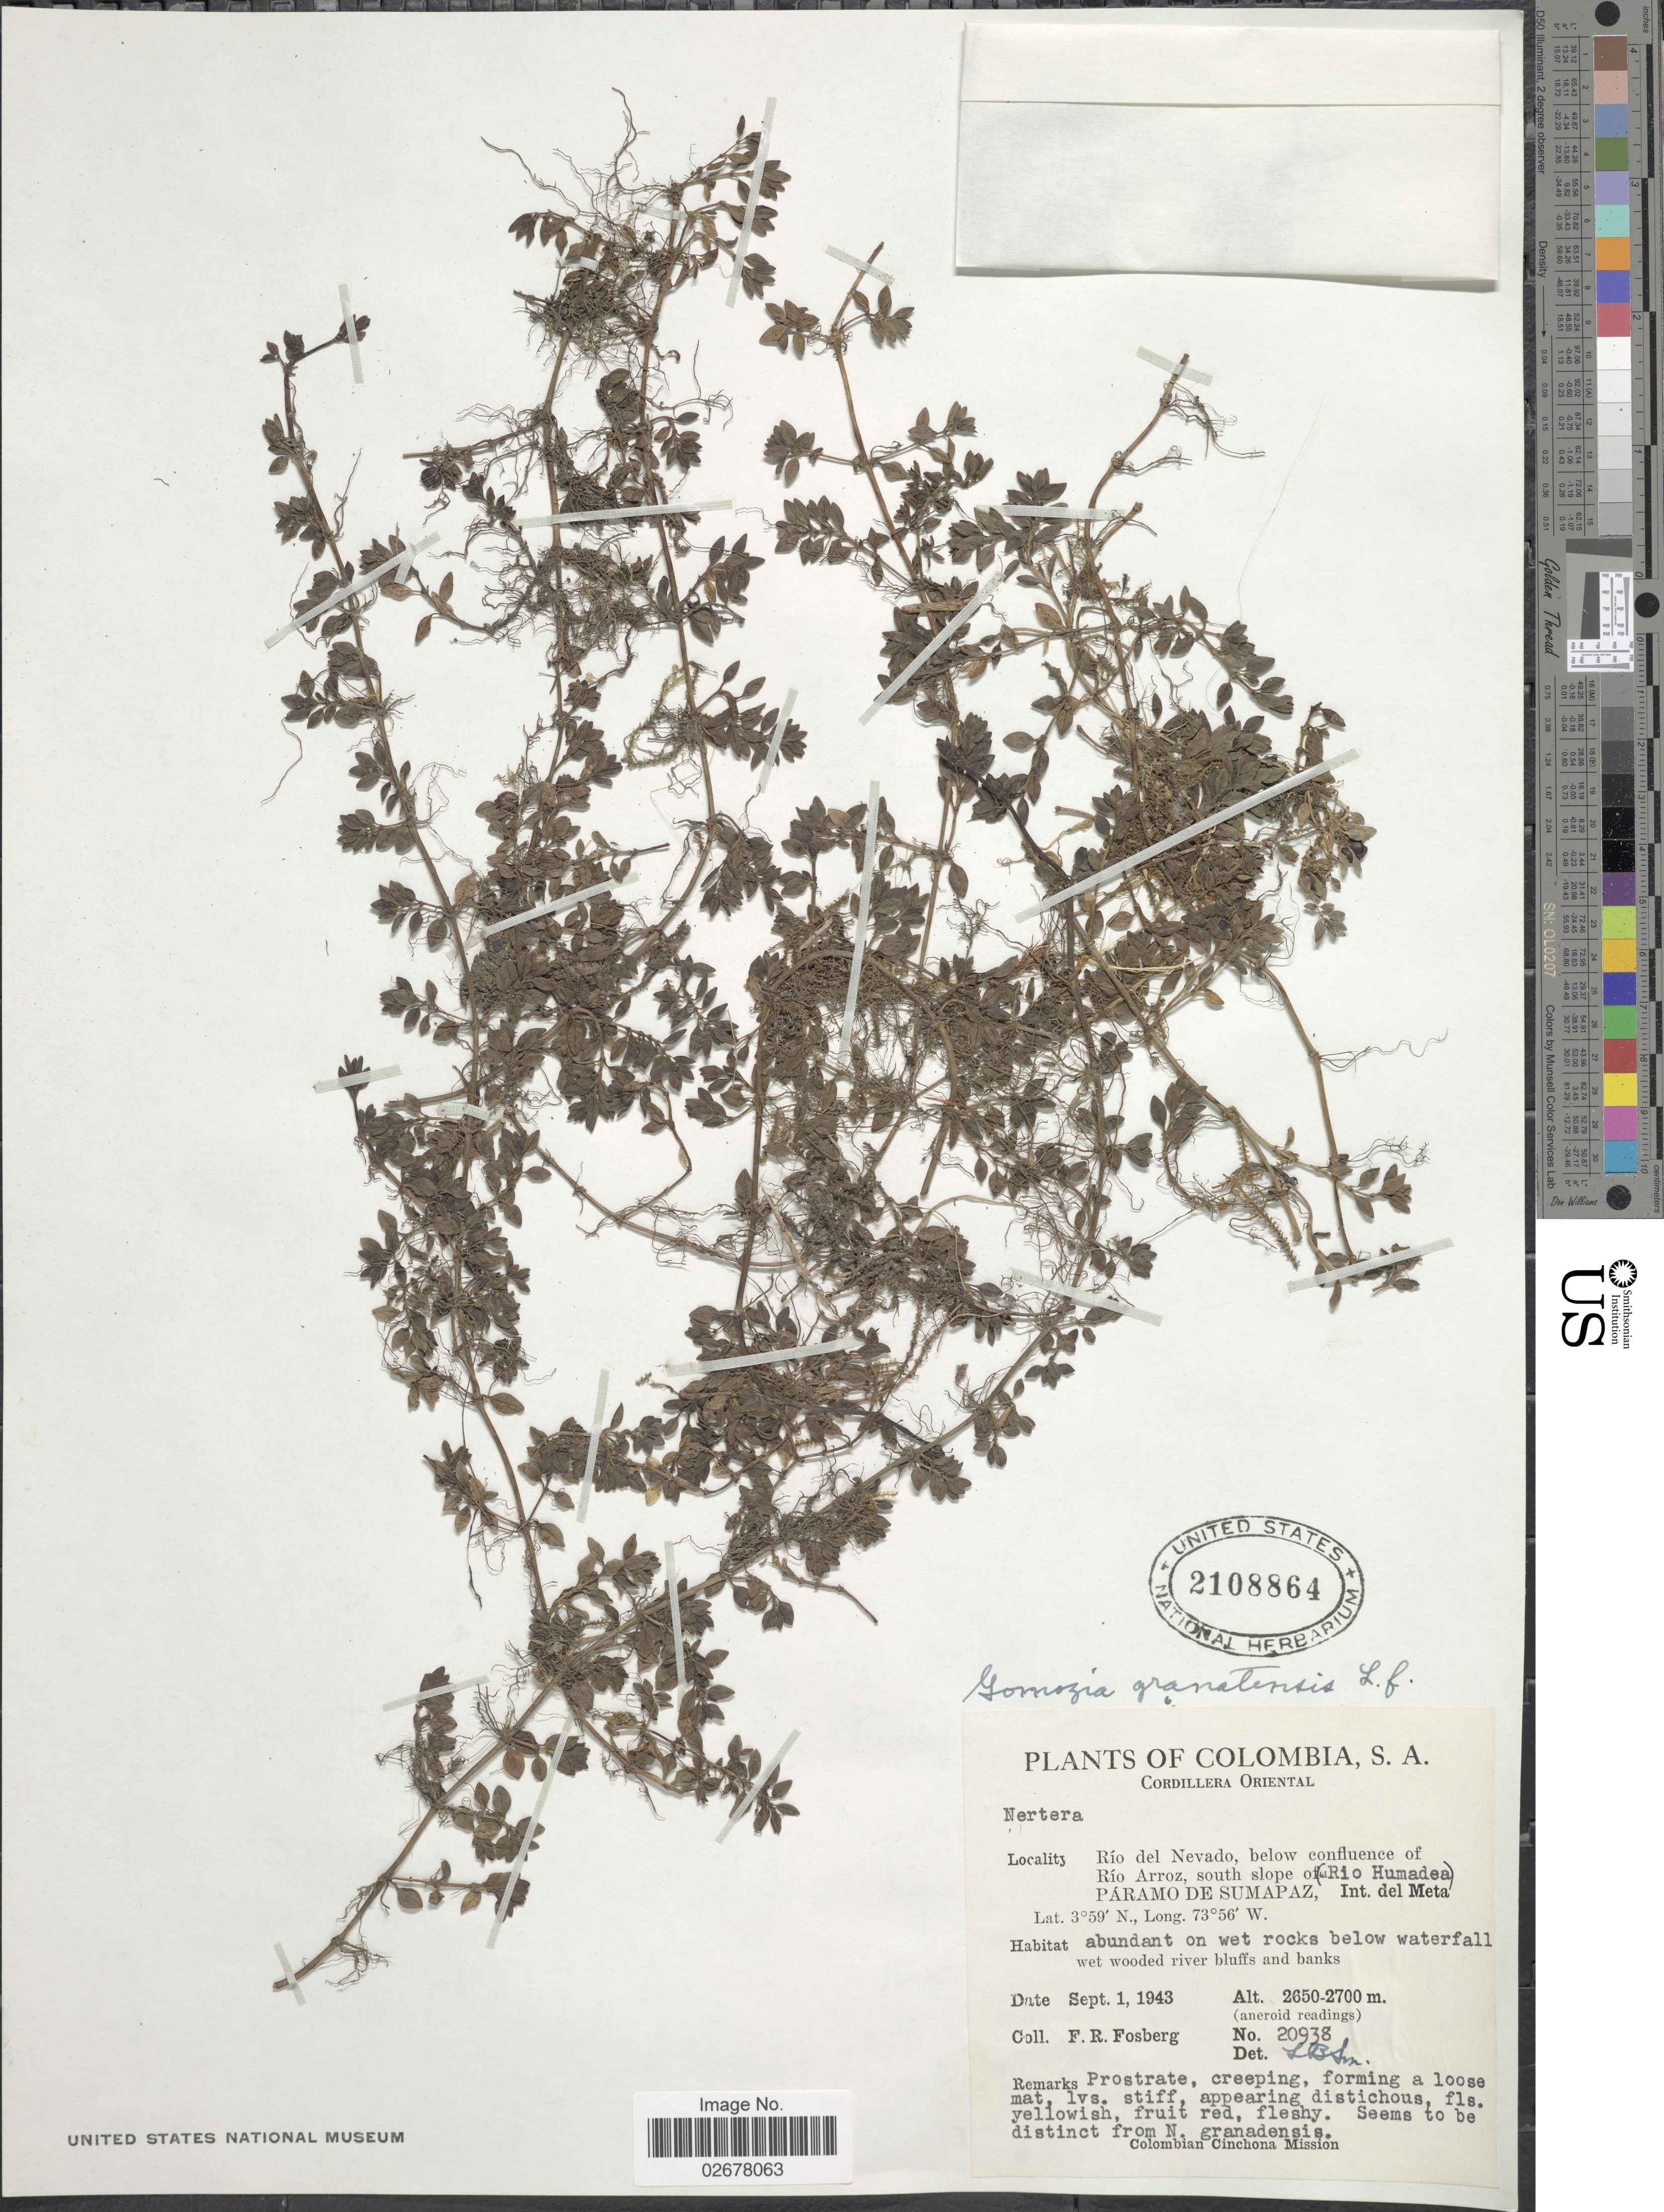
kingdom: Plantae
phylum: Tracheophyta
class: Magnoliopsida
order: Gentianales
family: Rubiaceae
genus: Nertera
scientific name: Nertera depressa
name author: Banks & Sol. ex Gaertn.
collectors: F. R. Fosberg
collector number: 20938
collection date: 1943-09-01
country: Colombia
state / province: Meta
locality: Cordillera Oriental, Río del Nevado, below confluence of Río Arroz, south slope of (Rio Humadea) Páramo De Sumapaz, Int del Meta, abundant on wet rocks below waterfall wet wooded river bluffs and banks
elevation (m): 2650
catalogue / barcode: US 2108864